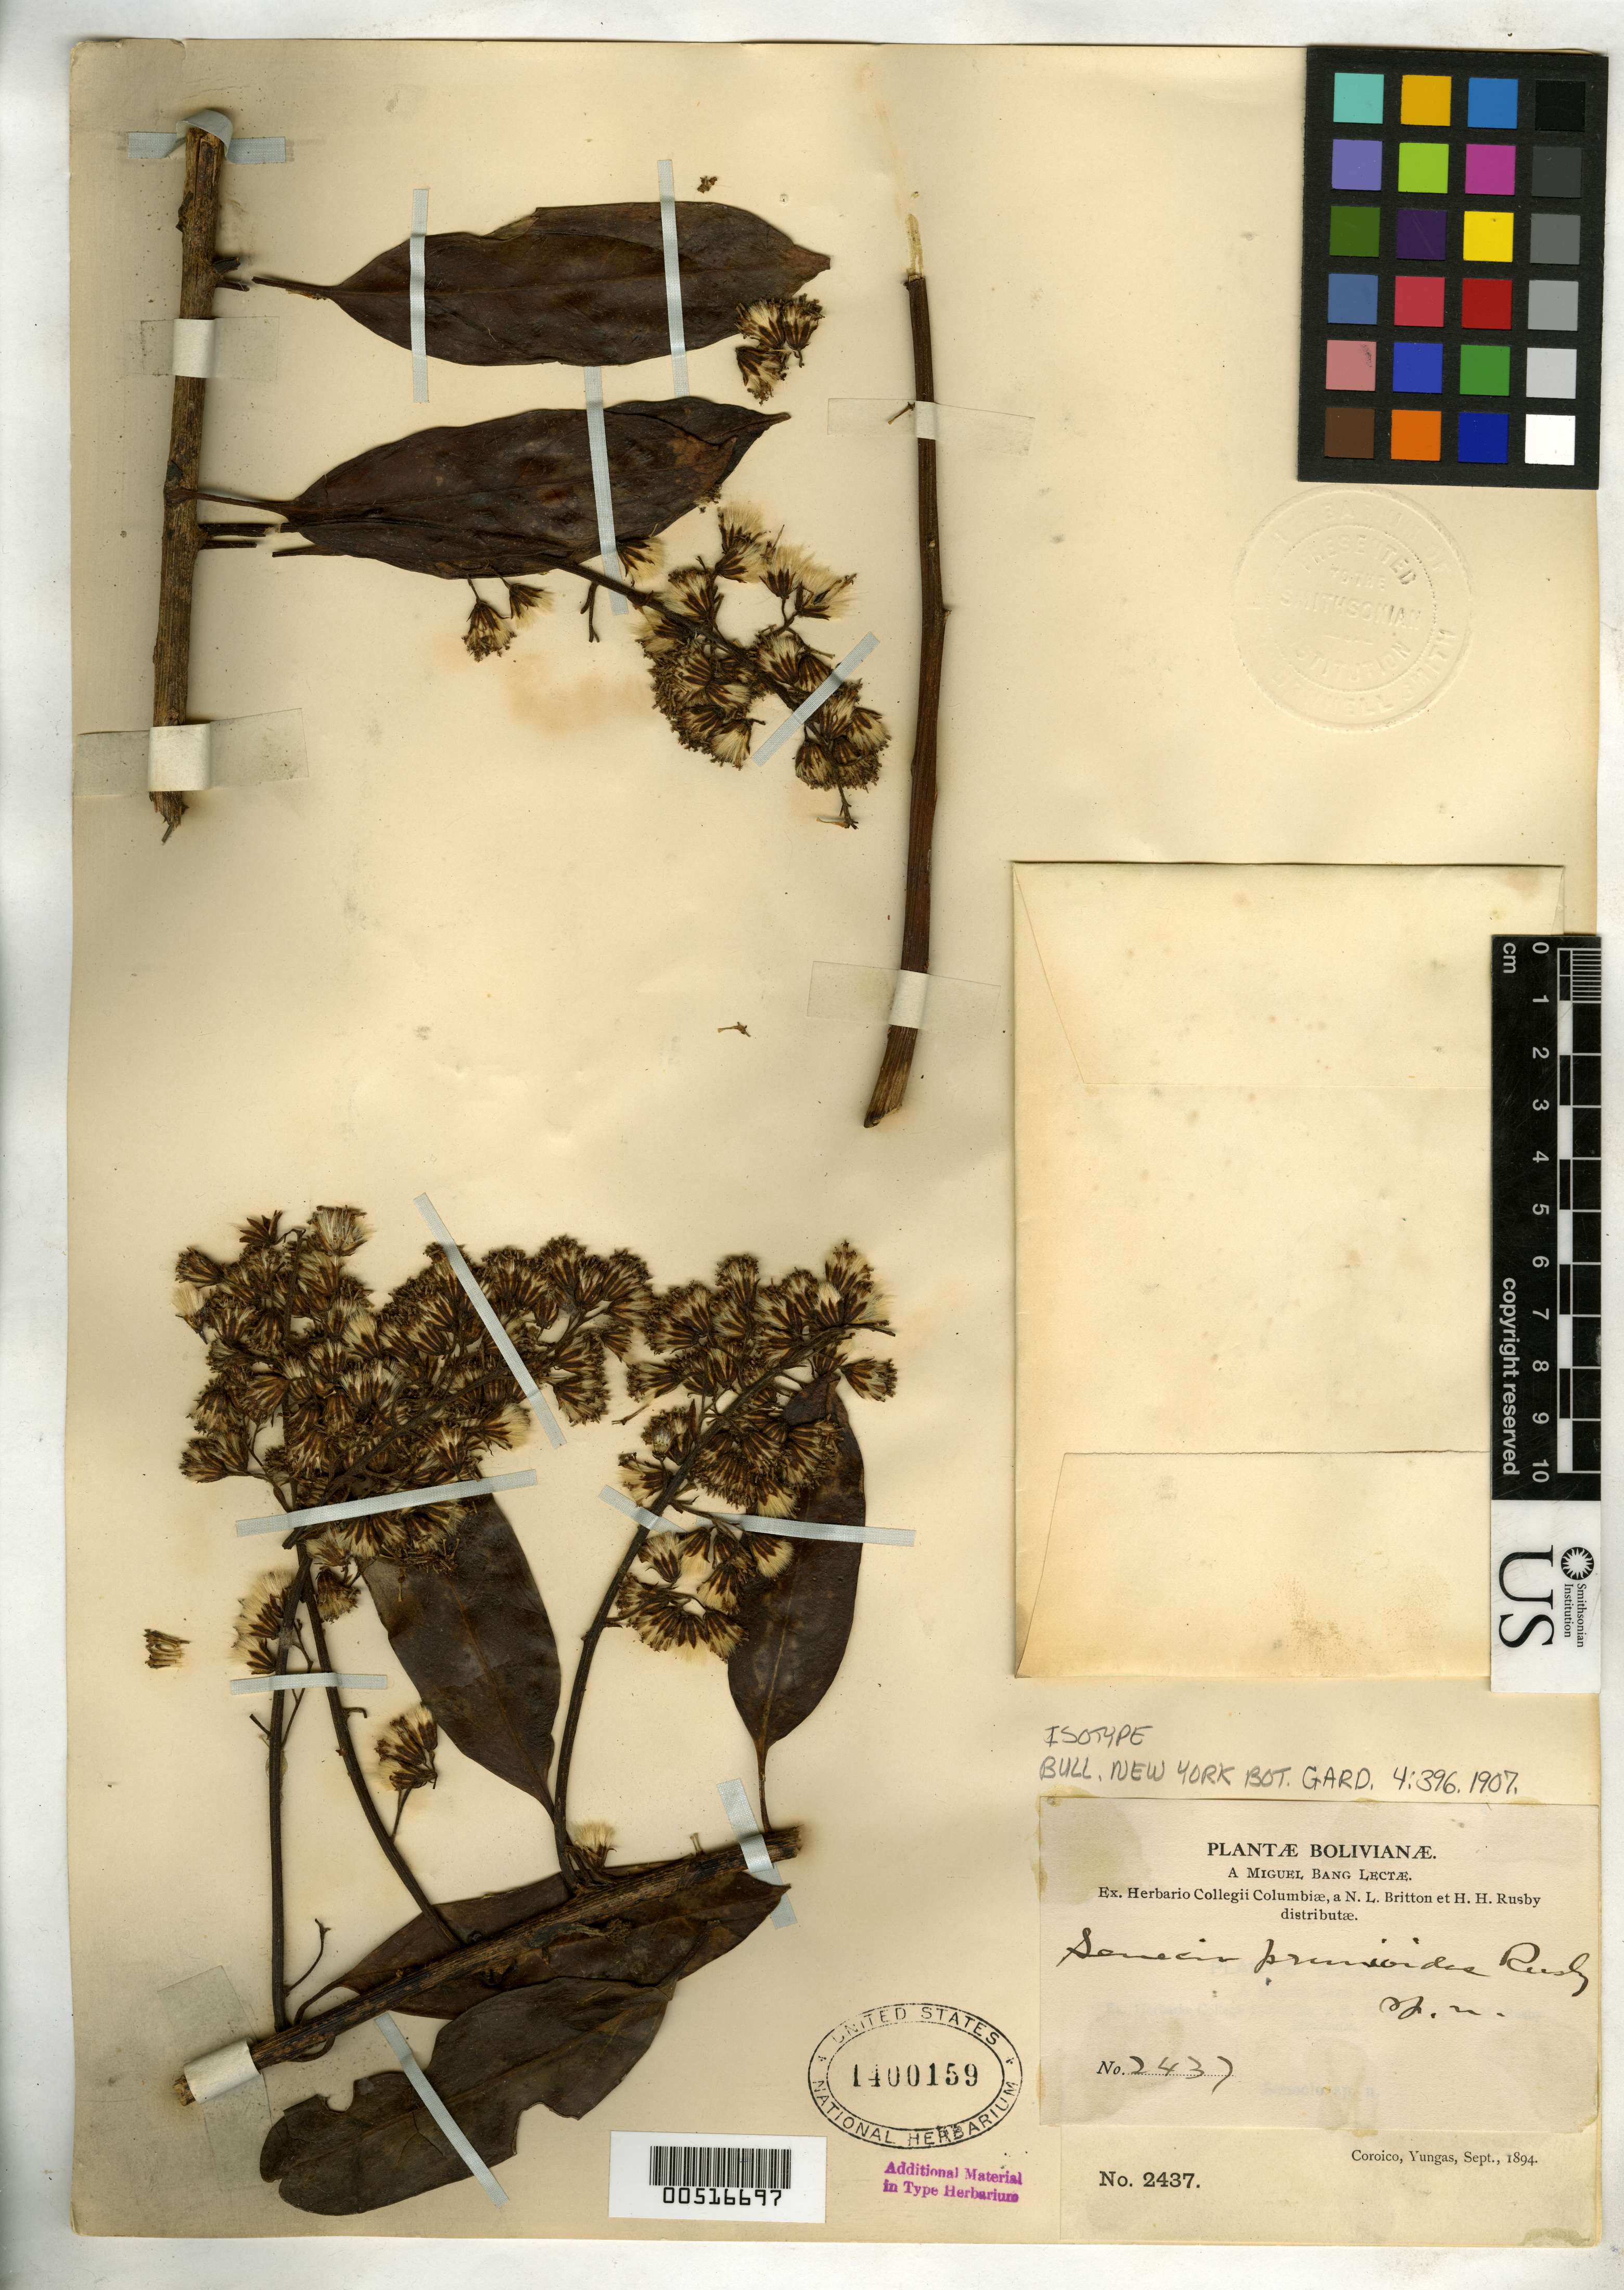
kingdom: Plantae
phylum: Tracheophyta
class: Magnoliopsida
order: Asterales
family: Asteraceae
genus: Senecio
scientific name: Senecio prunioides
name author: Rusby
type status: Isotype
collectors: M. Bang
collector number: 2437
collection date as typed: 1894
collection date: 1894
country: Bolivia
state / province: La Paz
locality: Coroico, Yungas.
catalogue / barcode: US 1400159